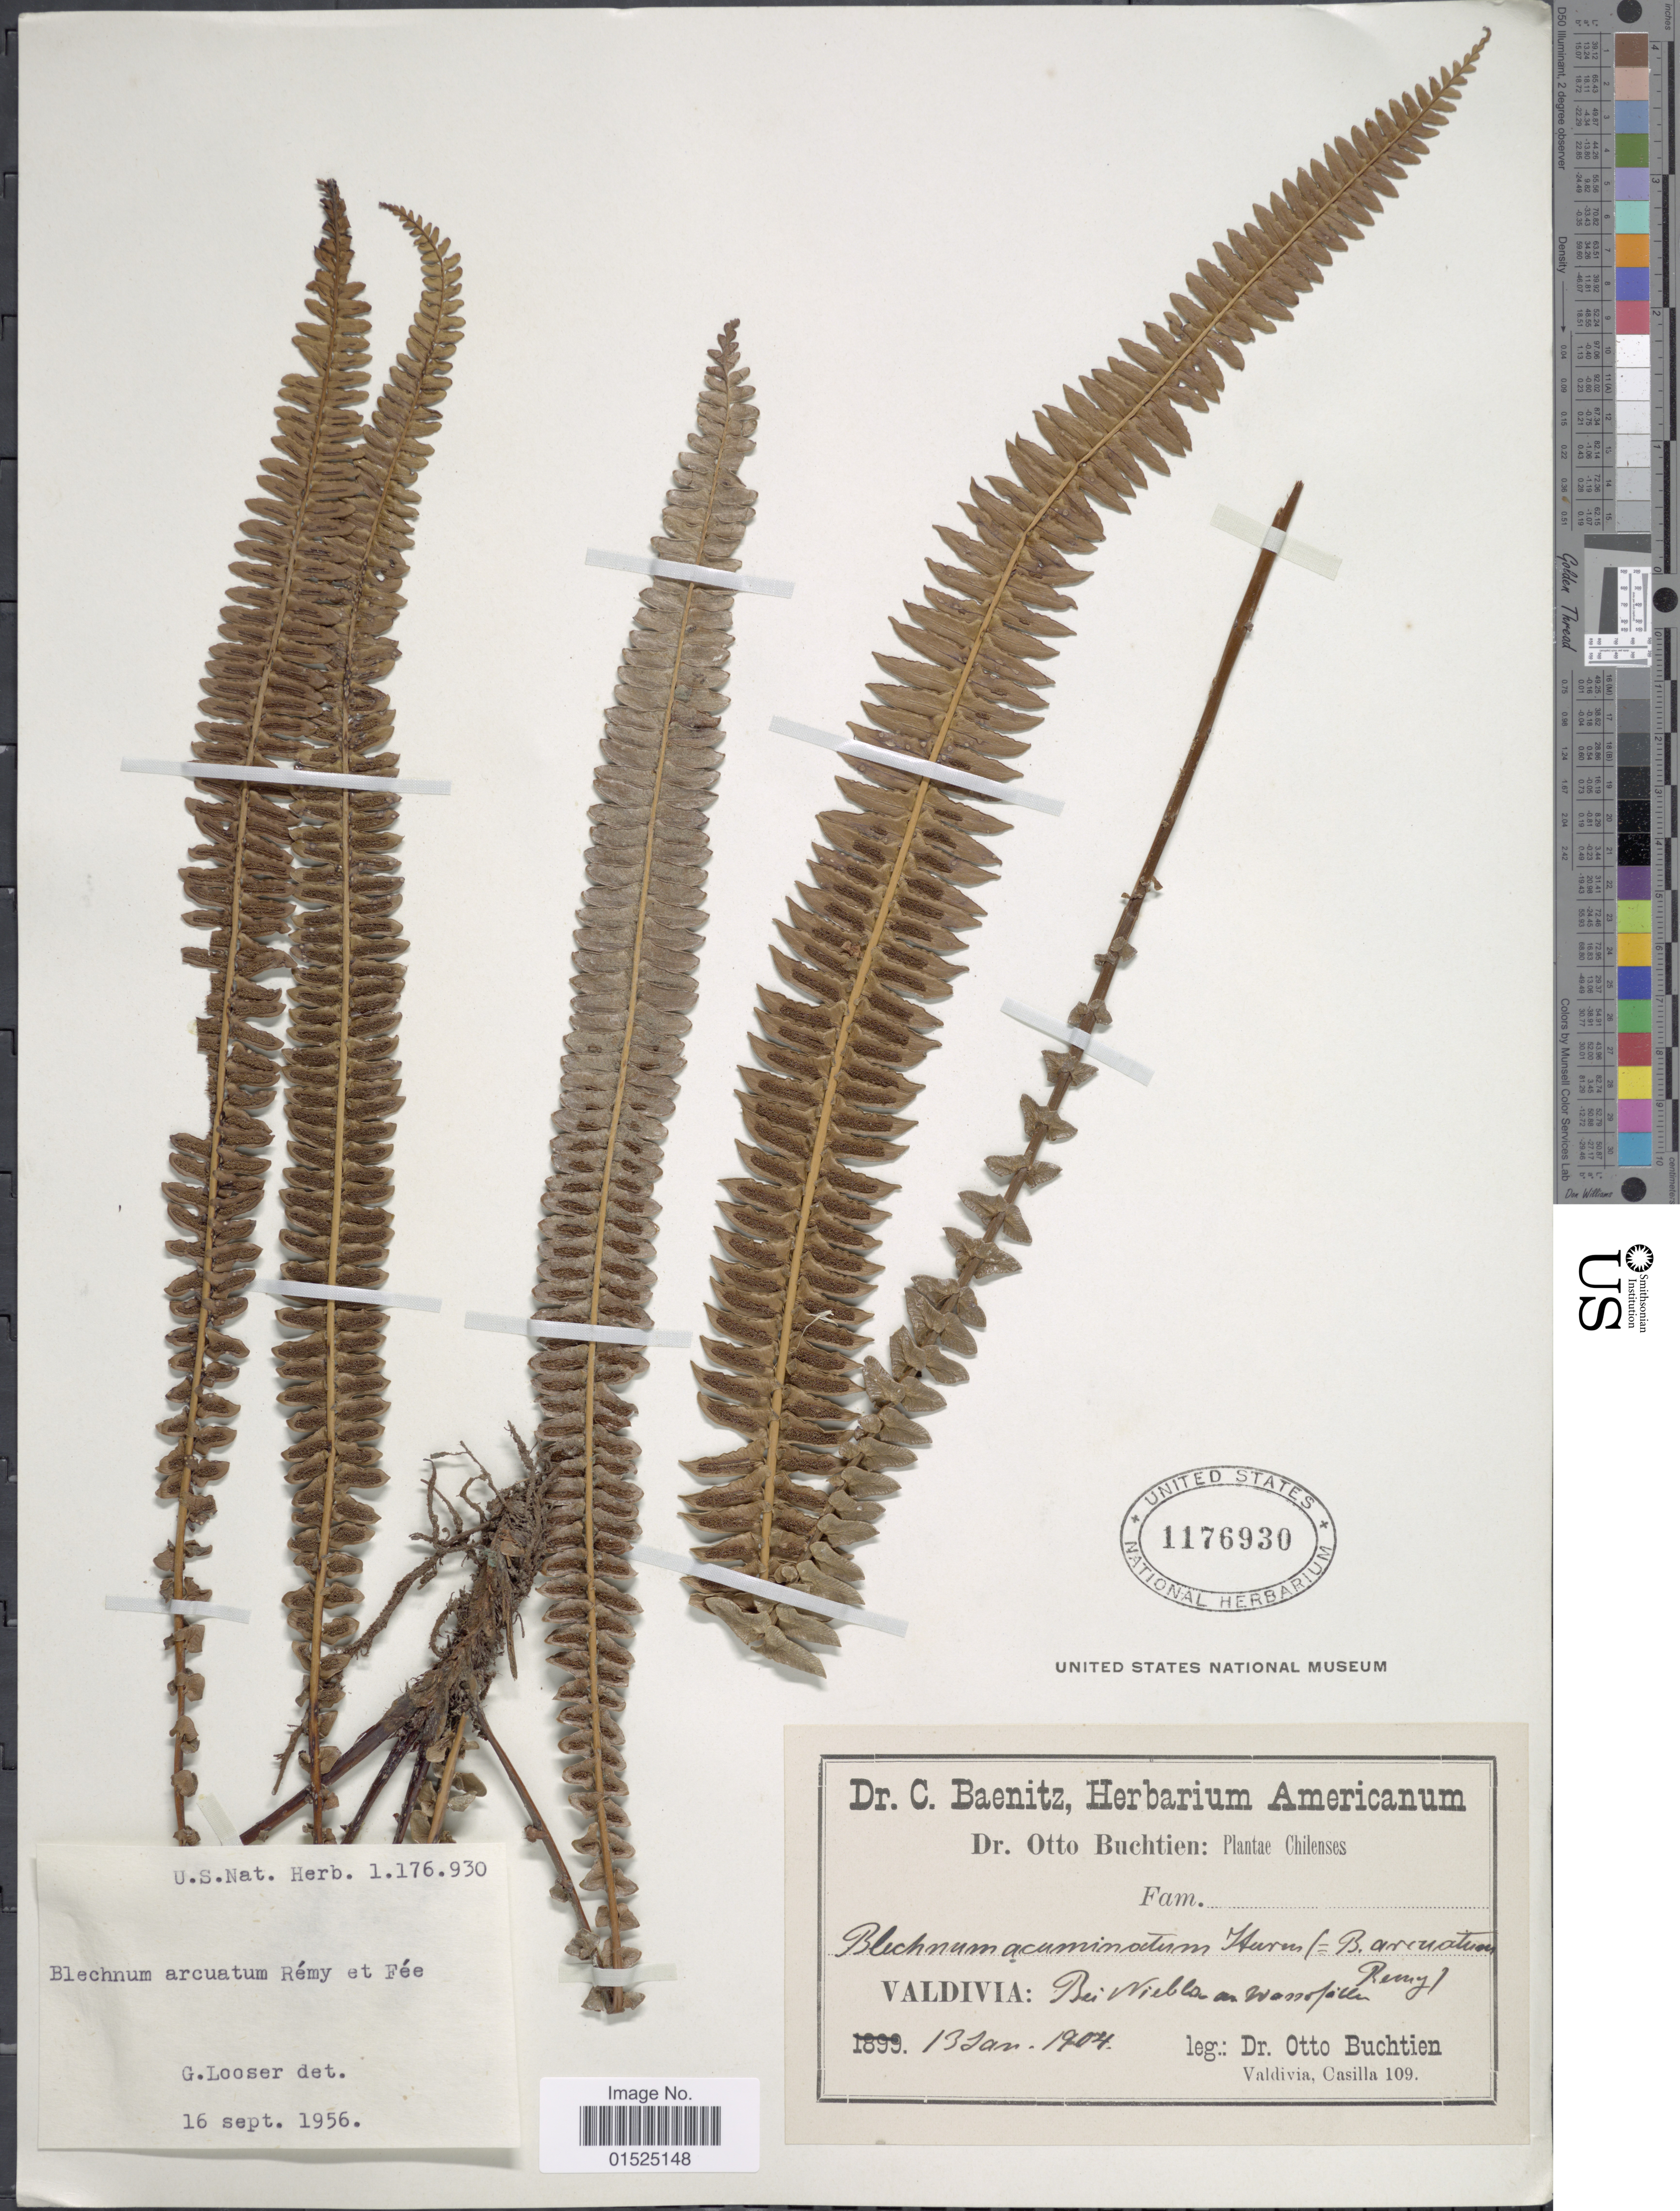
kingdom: Plantae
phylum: Tracheophyta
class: Polypodiopsida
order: Polypodiales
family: Blechnaceae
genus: Blechnum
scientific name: Blechnum arcuatum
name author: Remy ex Fée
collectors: O. Buchtien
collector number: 109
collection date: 1904-01-13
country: Chile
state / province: Los Ríos (XIV)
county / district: Valdivia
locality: Niebla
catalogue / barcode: US 1176930